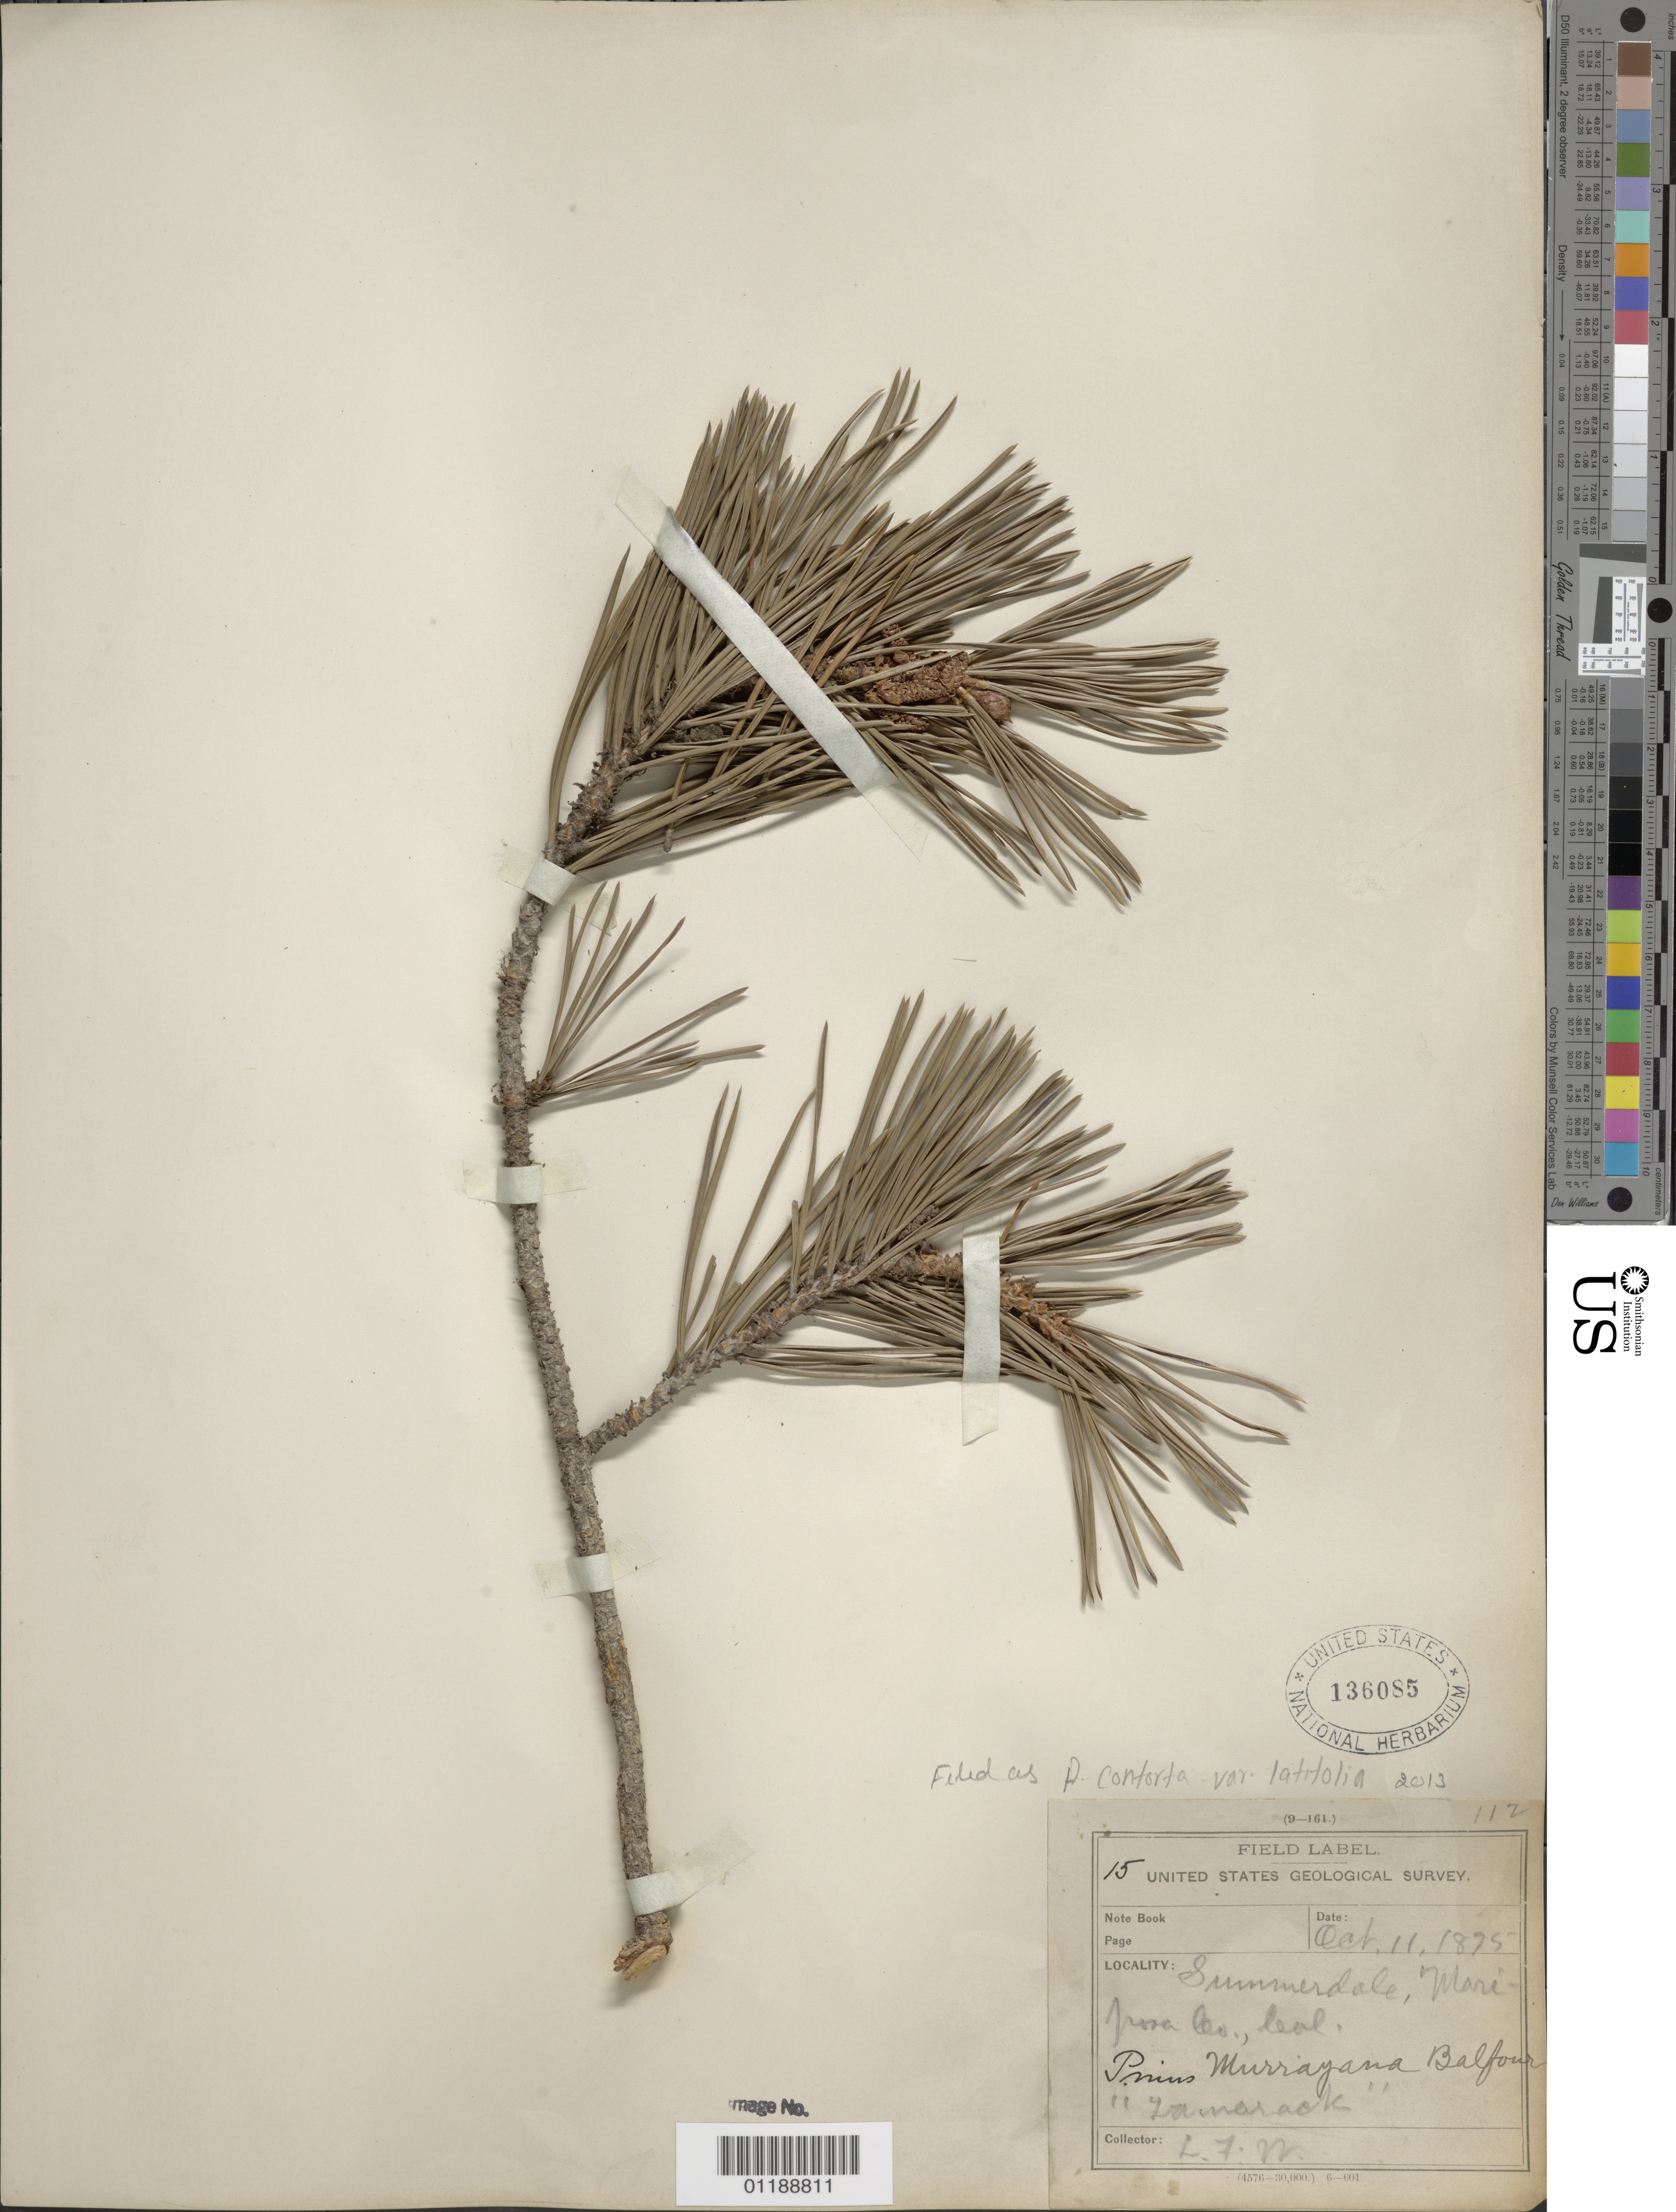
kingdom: Plantae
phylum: Tracheophyta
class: Pinopsida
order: Pinales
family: Pinaceae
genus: Pinus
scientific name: Pinus contorta var. latifolia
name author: Engelm. ex S. Watson in C. King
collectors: L. F. Ward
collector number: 15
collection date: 1875-10-11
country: United States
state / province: California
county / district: Mariposa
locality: Summerdale.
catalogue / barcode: US 136085